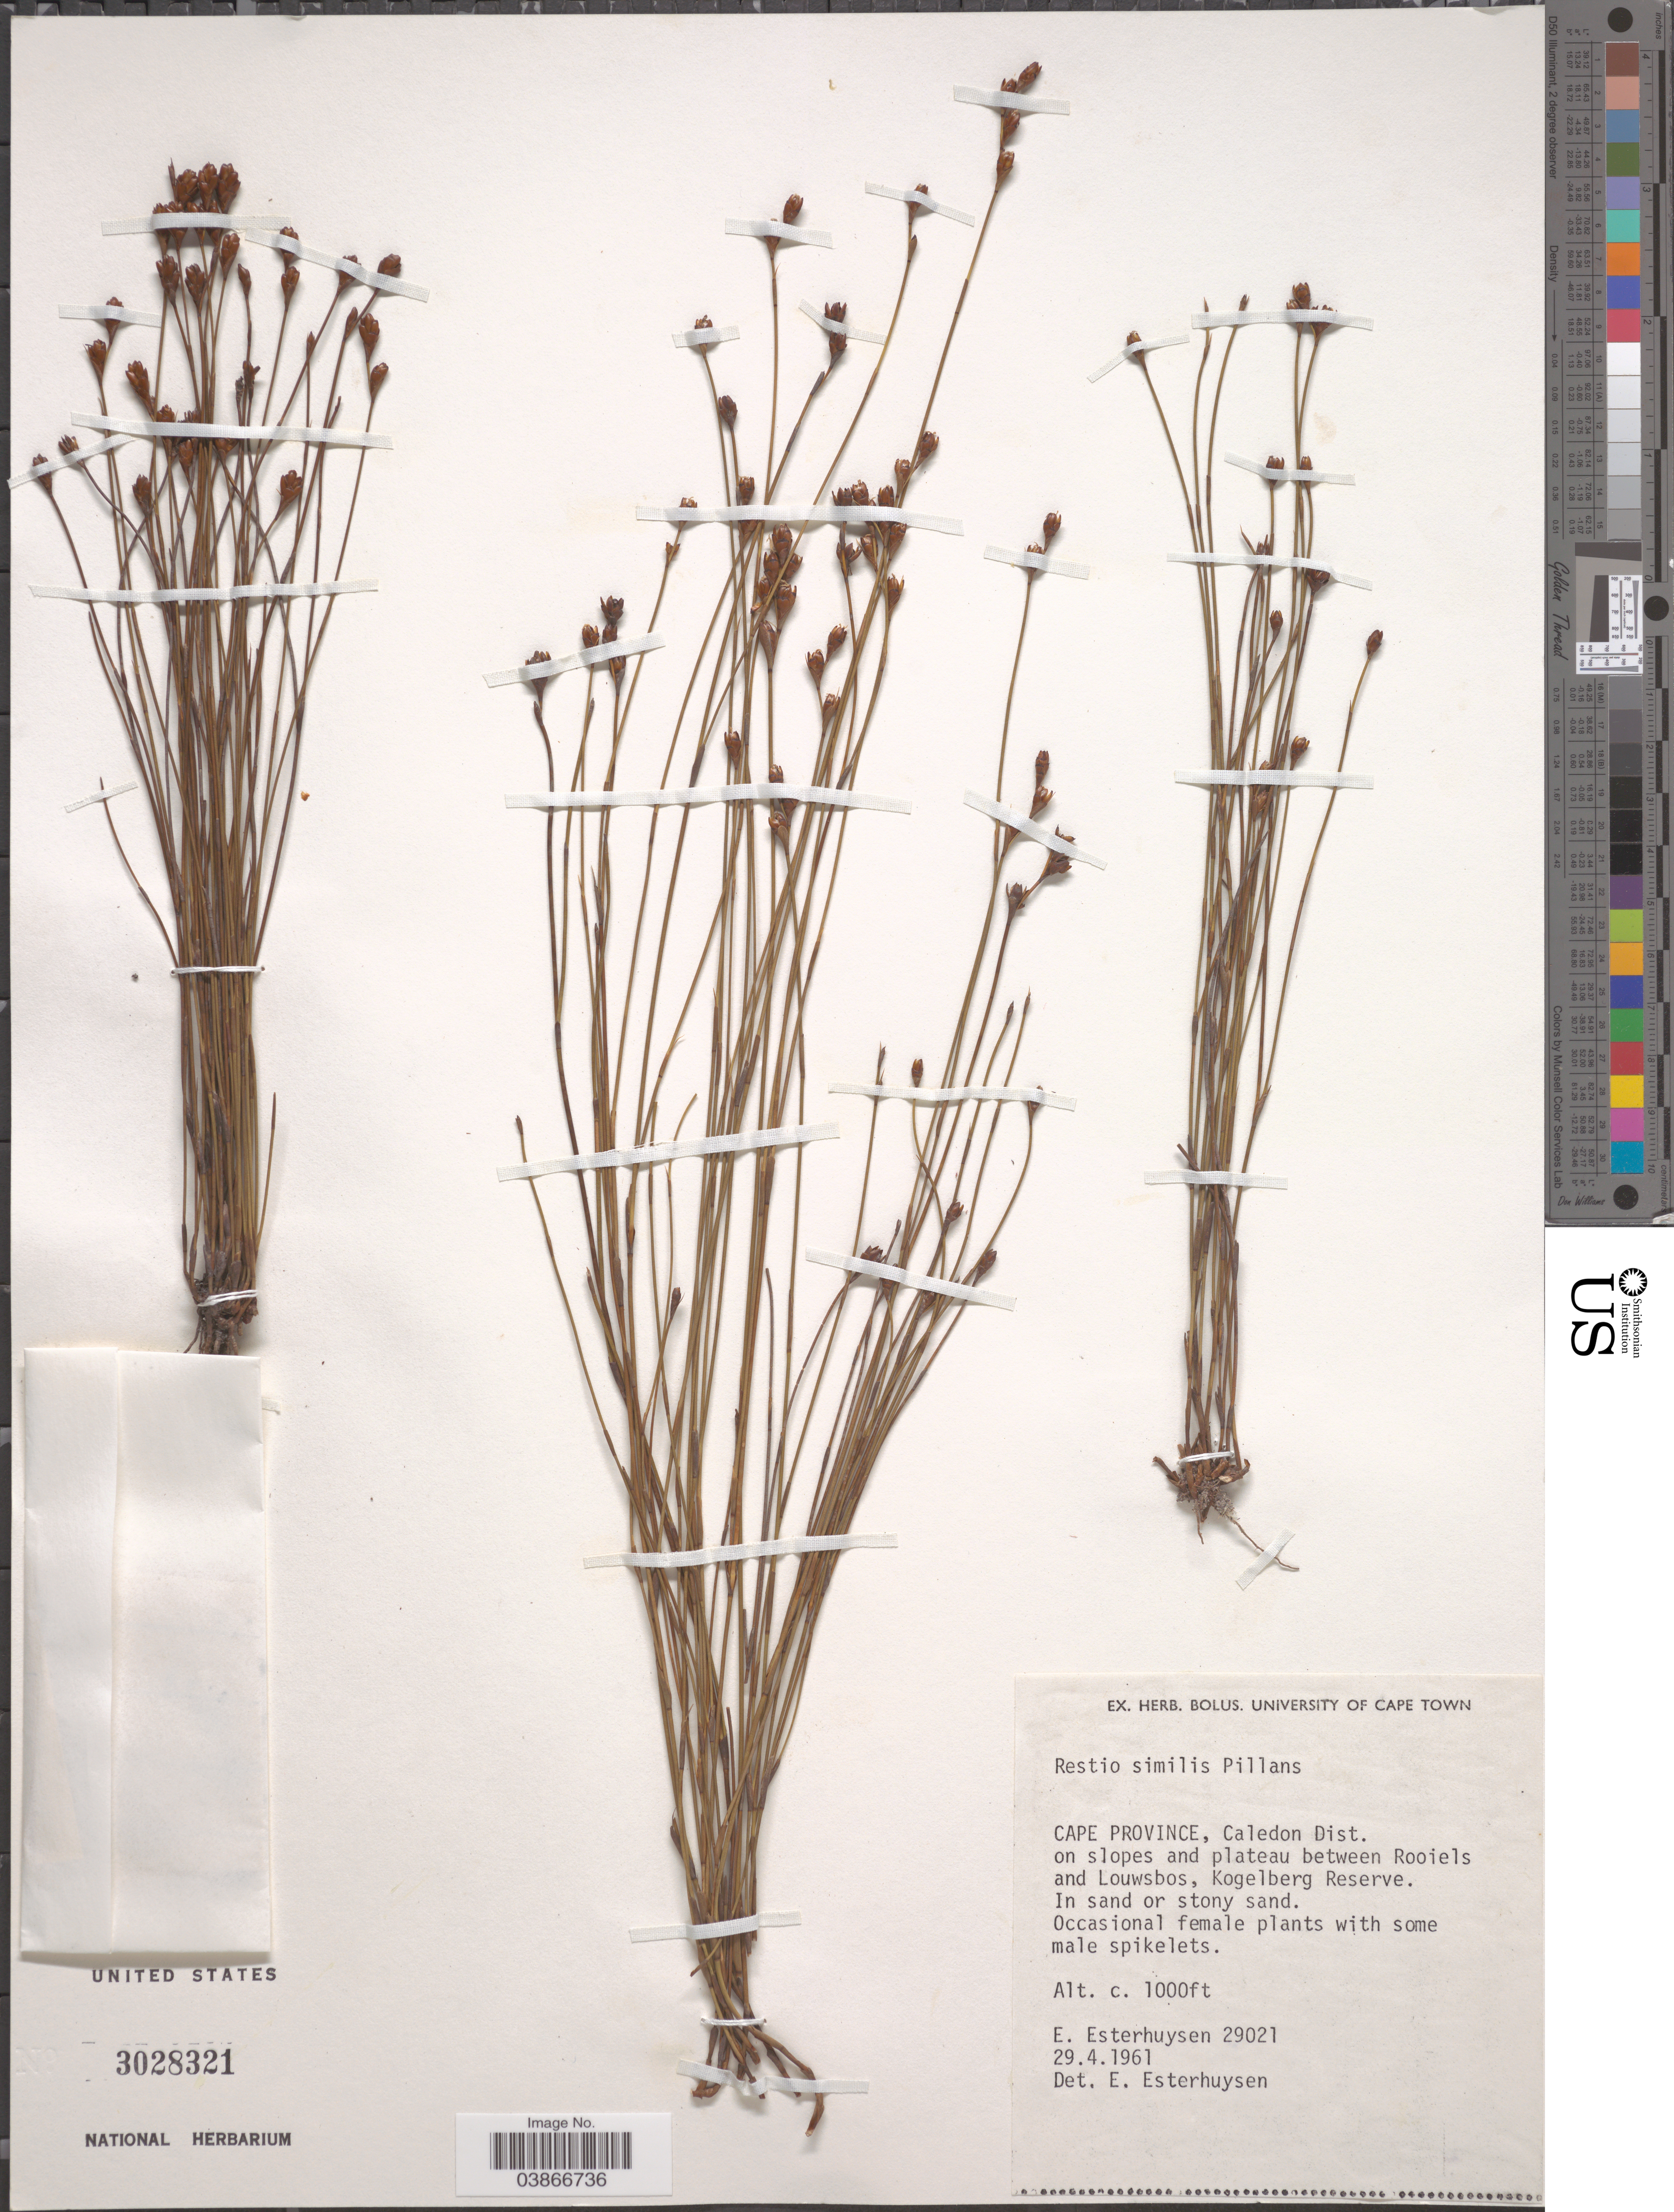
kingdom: Plantae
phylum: Tracheophyta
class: Liliopsida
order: Poales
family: Restionaceae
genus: Restio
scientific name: Restio similis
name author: Pillans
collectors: E. E. Esterhuysen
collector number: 29021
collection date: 1961-04-29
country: South Africa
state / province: Western Cape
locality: Caledon Dist. on slopes and plateau between Rooiels and Louwsbos, Kogelberg Reserve.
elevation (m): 305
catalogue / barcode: US 3028321